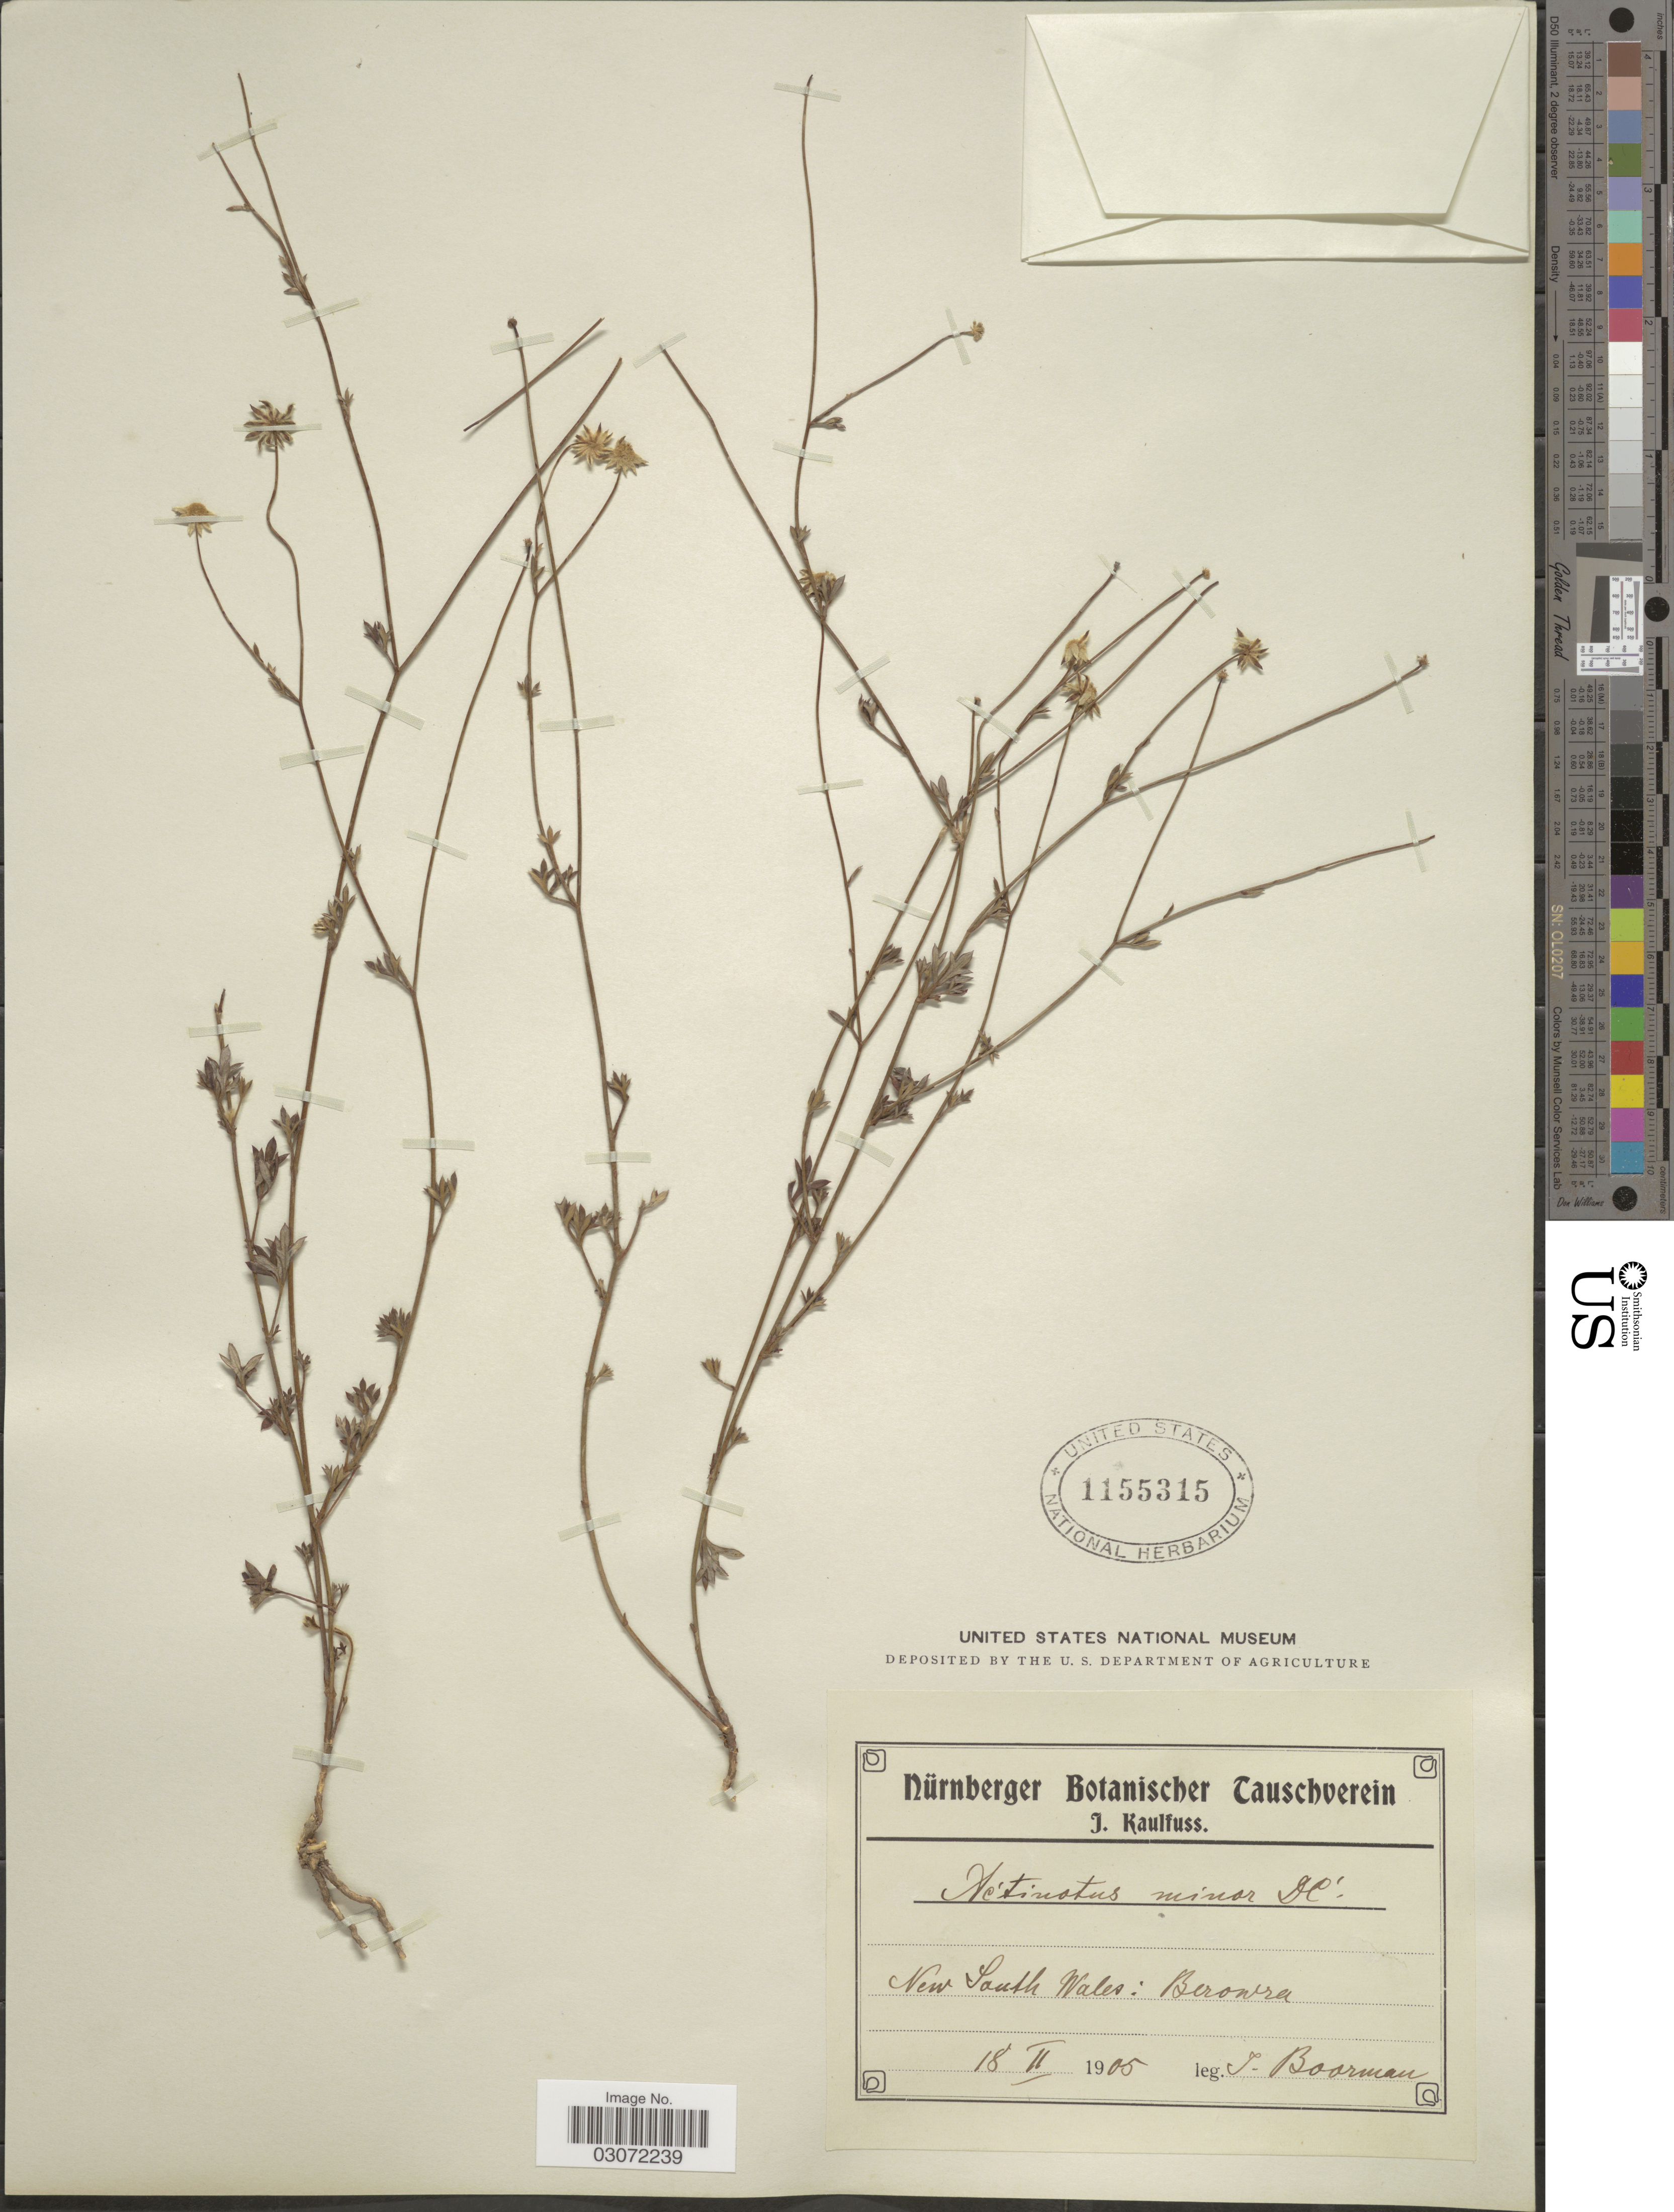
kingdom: Plantae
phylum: Tracheophyta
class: Magnoliopsida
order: Apiales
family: Apiaceae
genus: Actinotus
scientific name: Actinotus minor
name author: (Sm.) DC.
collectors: J. Boorman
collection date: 1905-02-18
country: Australia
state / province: New South Wales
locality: Berowra.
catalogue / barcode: US 1155315